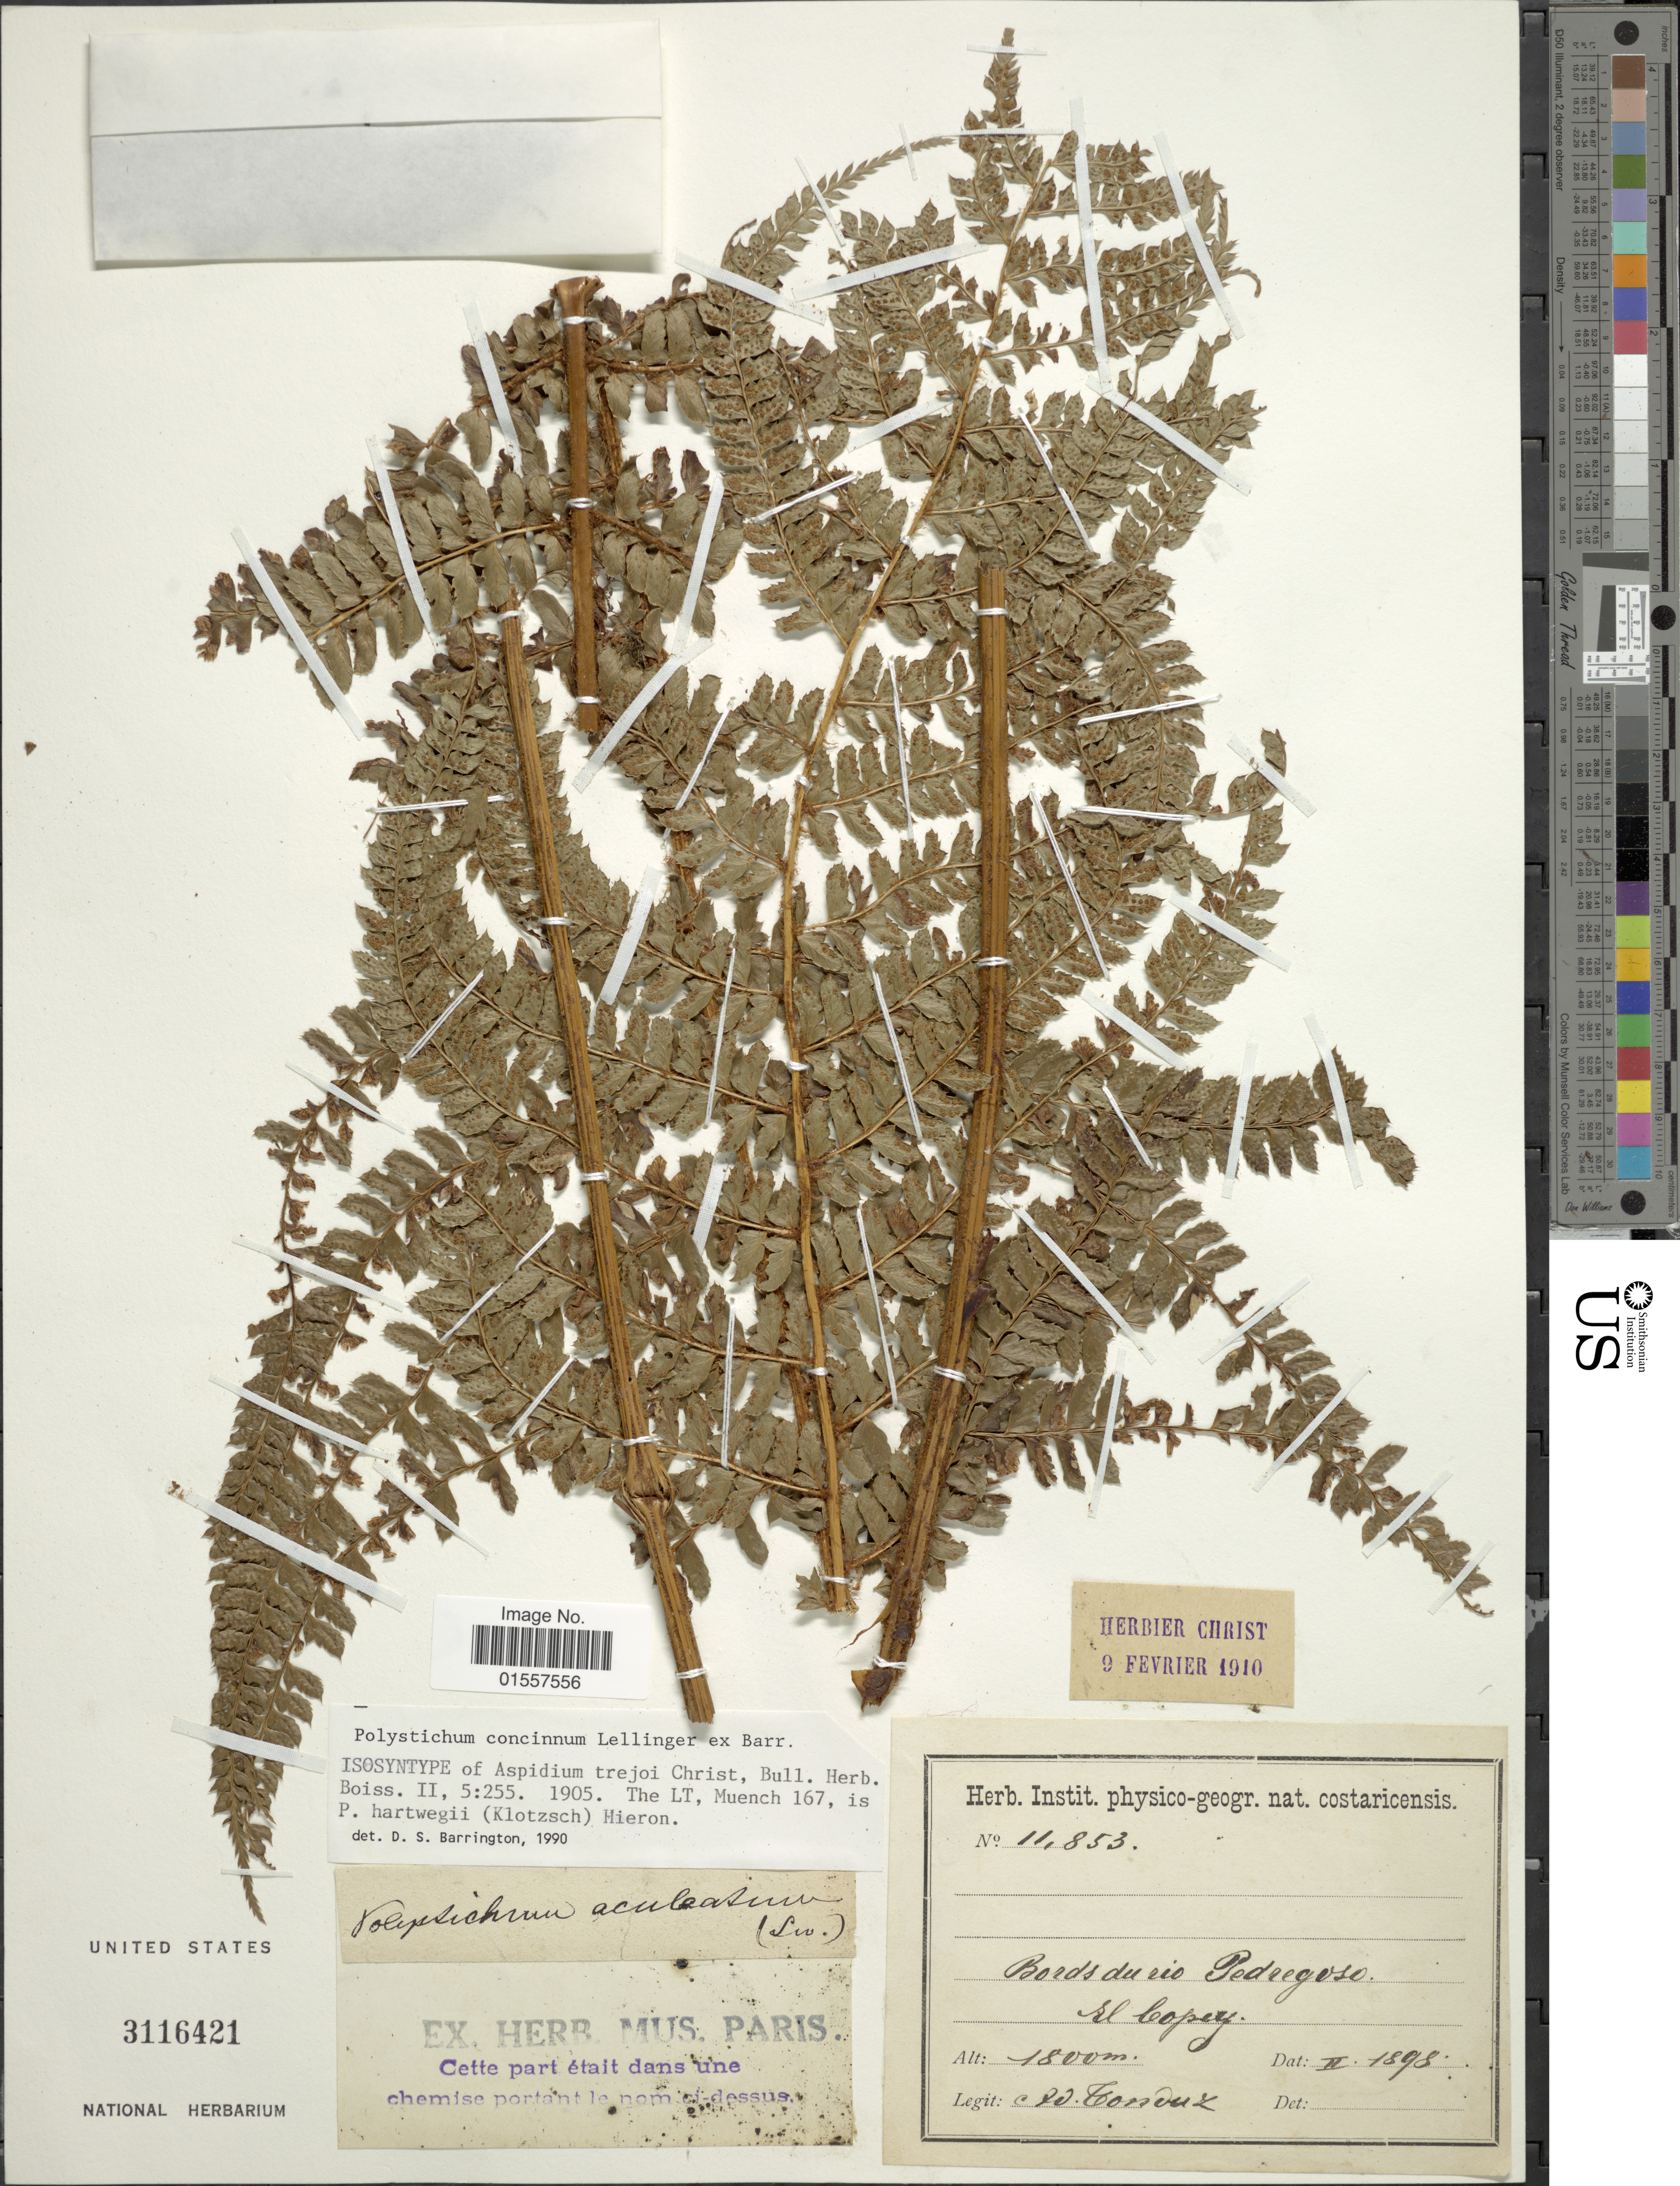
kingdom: Plantae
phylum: Tracheophyta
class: Polypodiopsida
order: Polypodiales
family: Dryopteridaceae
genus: Polystichum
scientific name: Polystichum concinnum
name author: Lellinger ex Barrington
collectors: A. Tonduz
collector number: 11853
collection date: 1898-02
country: Costa Rica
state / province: San José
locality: Bords du Rio Pedregoso, rl Copey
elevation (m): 1800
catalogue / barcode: US 3116421